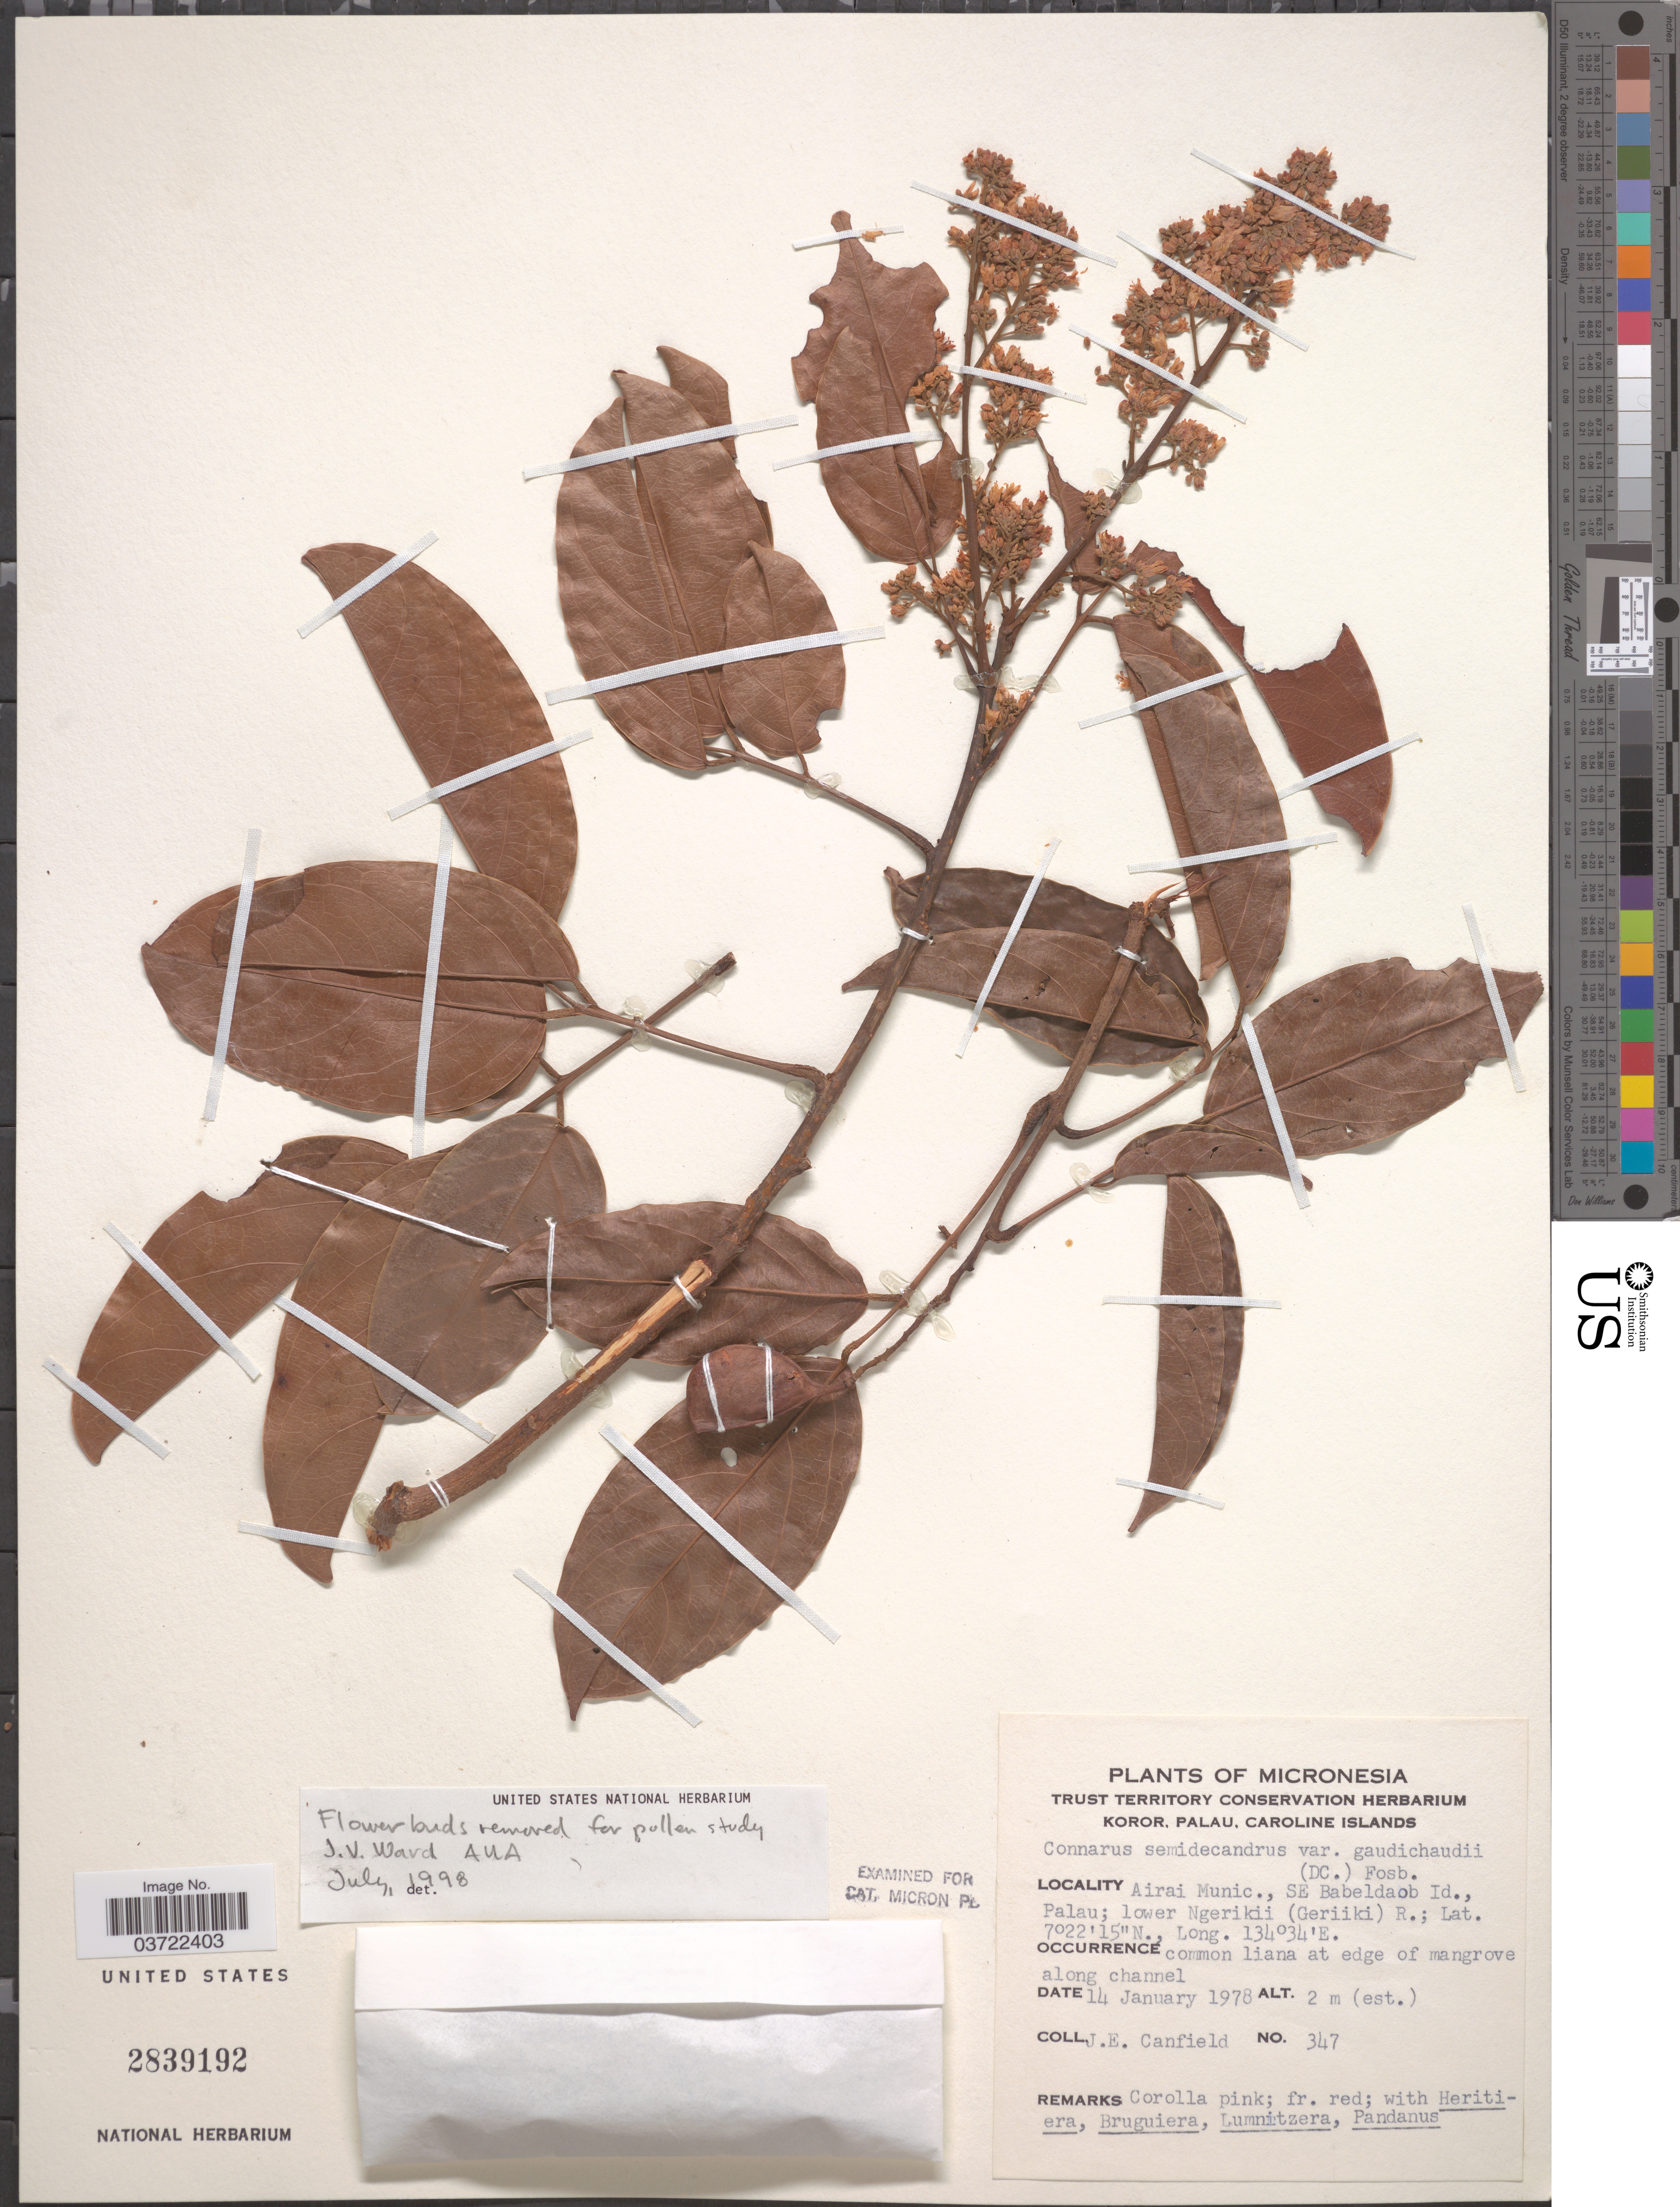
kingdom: Plantae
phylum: Tracheophyta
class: Magnoliopsida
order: Oxalidales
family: Connaraceae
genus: Connarus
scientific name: Connarus semidecandrus var. gaudichaudii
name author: (DC.) Fosberg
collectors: J. E. Canfield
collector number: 347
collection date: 1978-01-14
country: Palau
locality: Micronesia. Koror, Palau, Caroline Islands. Airai Munic., SE Babeldaob Id., Palau; lower Ngerikii (Geriiki) R.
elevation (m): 2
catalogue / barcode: US 2839192